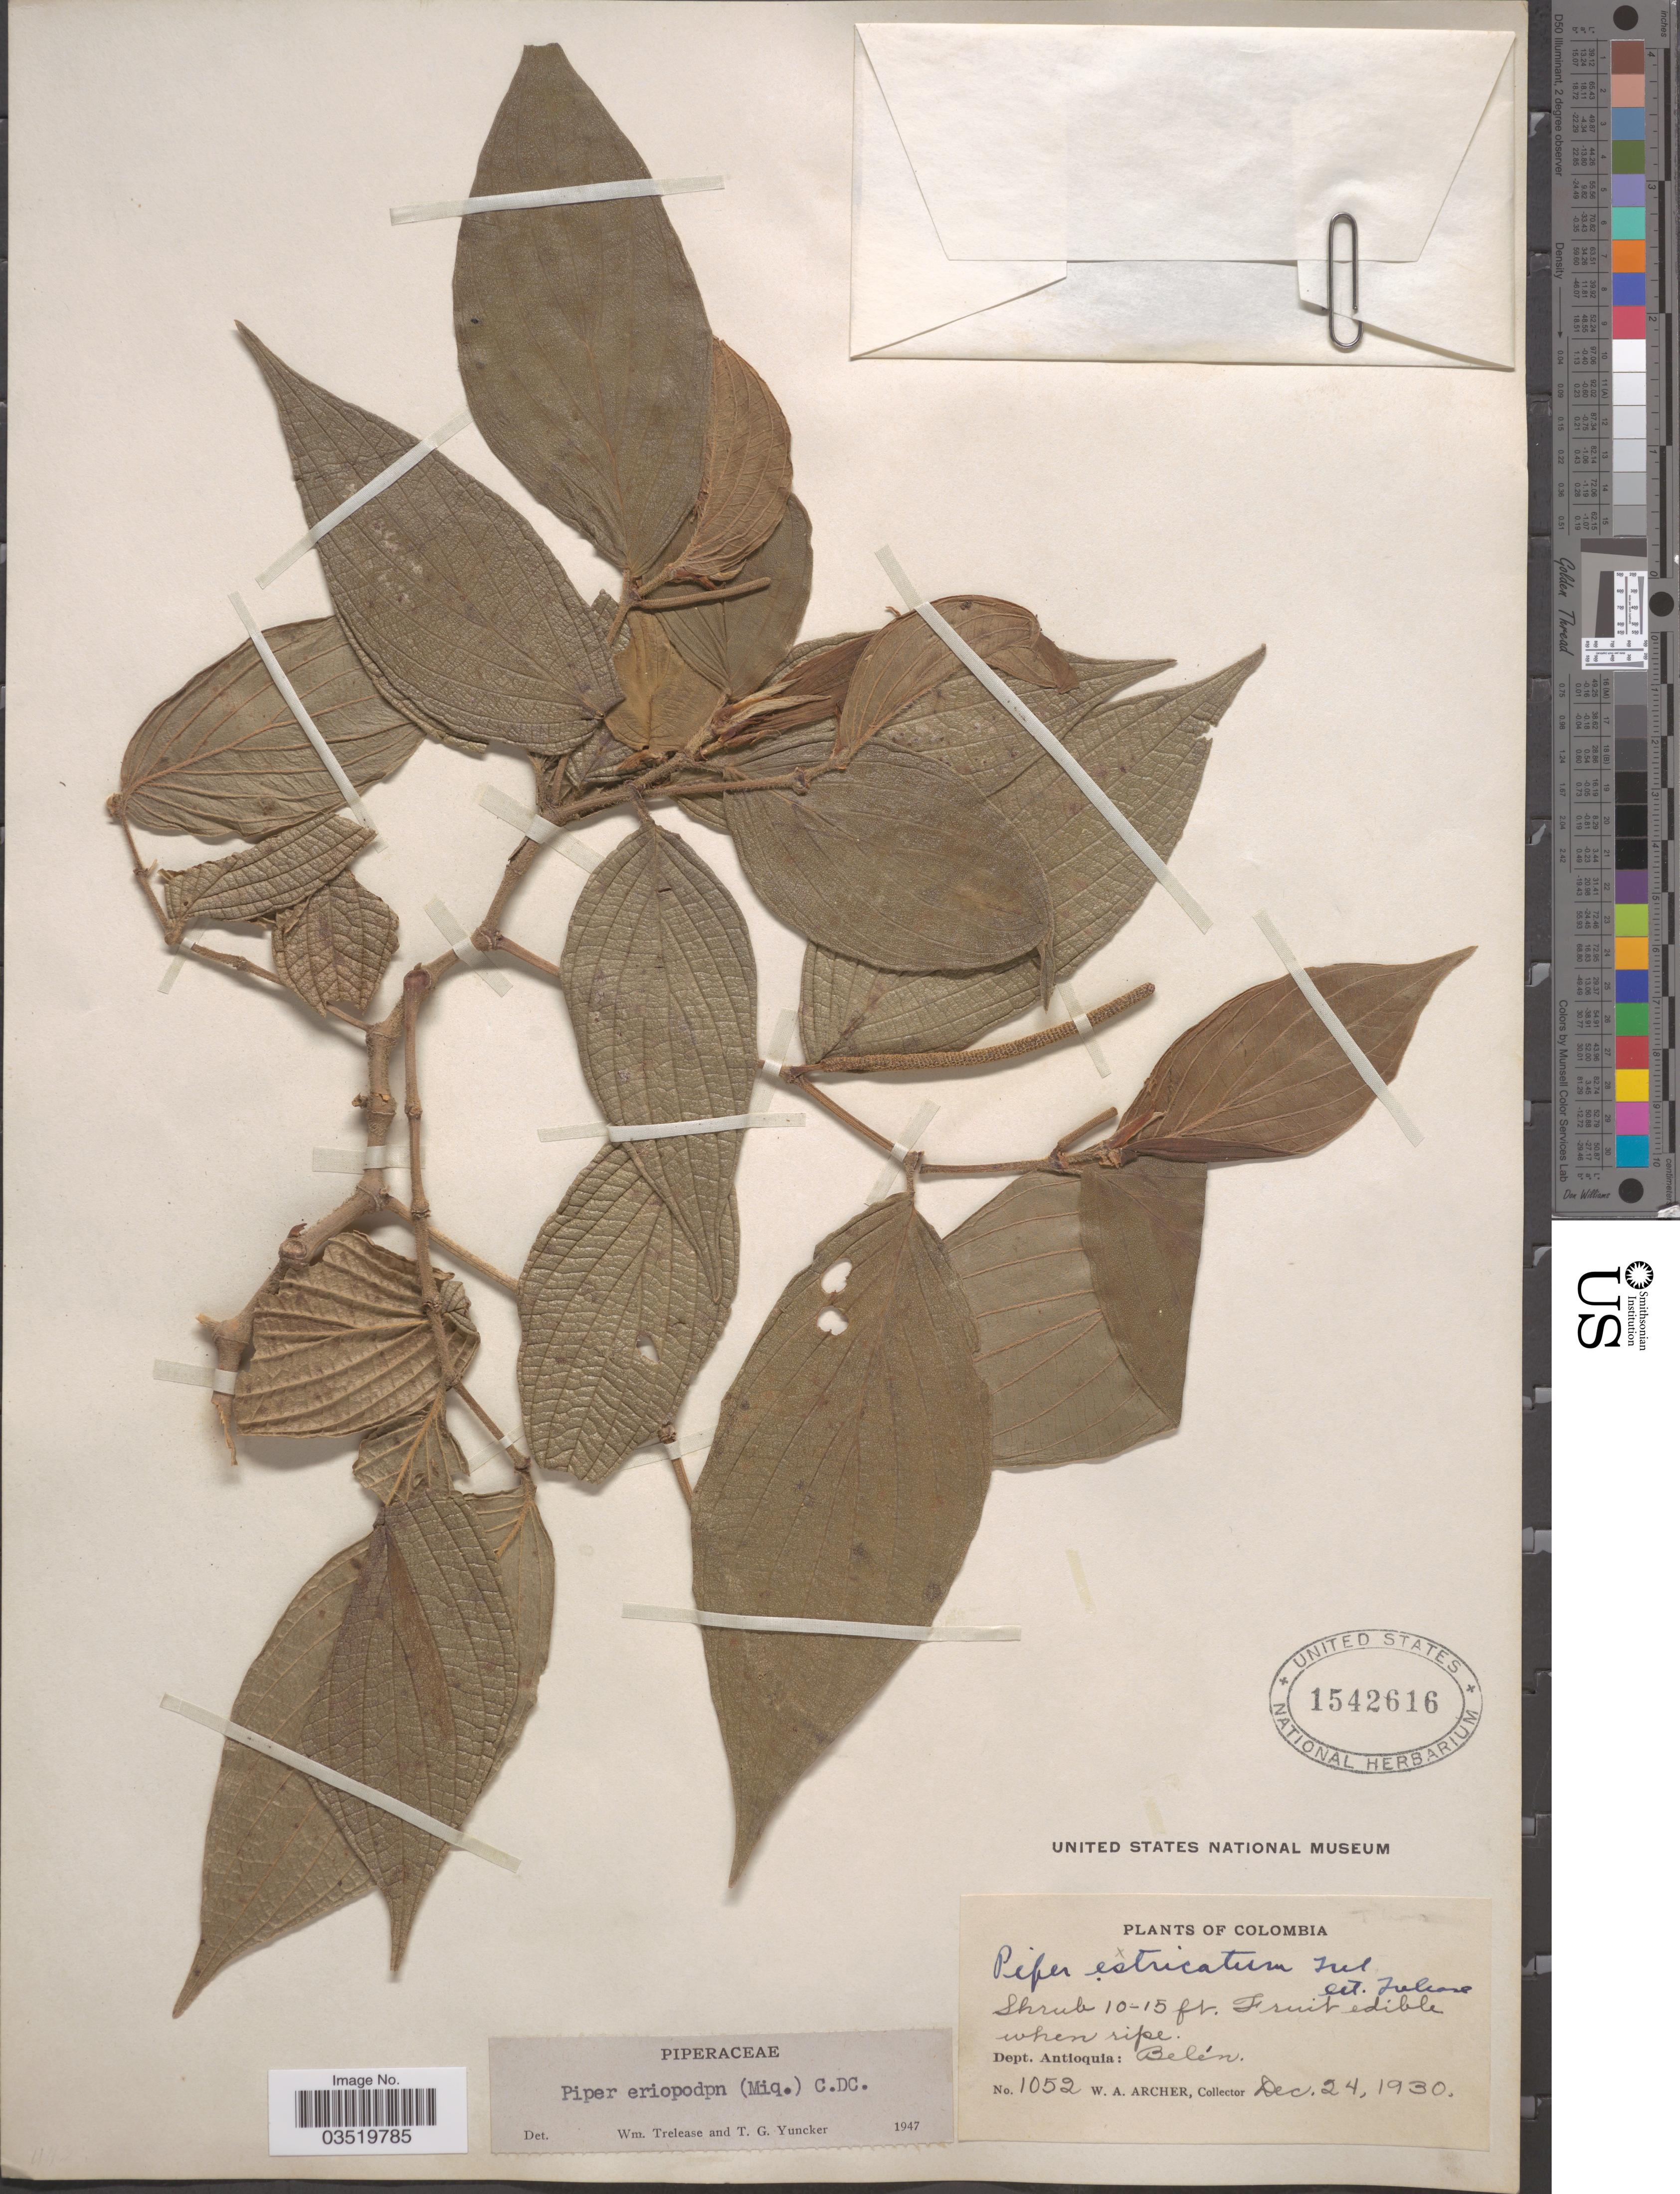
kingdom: Plantae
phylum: Tracheophyta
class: Magnoliopsida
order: Piperales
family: Piperaceae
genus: Piper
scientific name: Piper eriopodon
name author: C. DC.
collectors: W. Archer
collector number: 1052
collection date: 1930-12-24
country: Colombia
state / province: Antioquia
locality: Dept. Antioquia: Belén.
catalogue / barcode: US 1542616